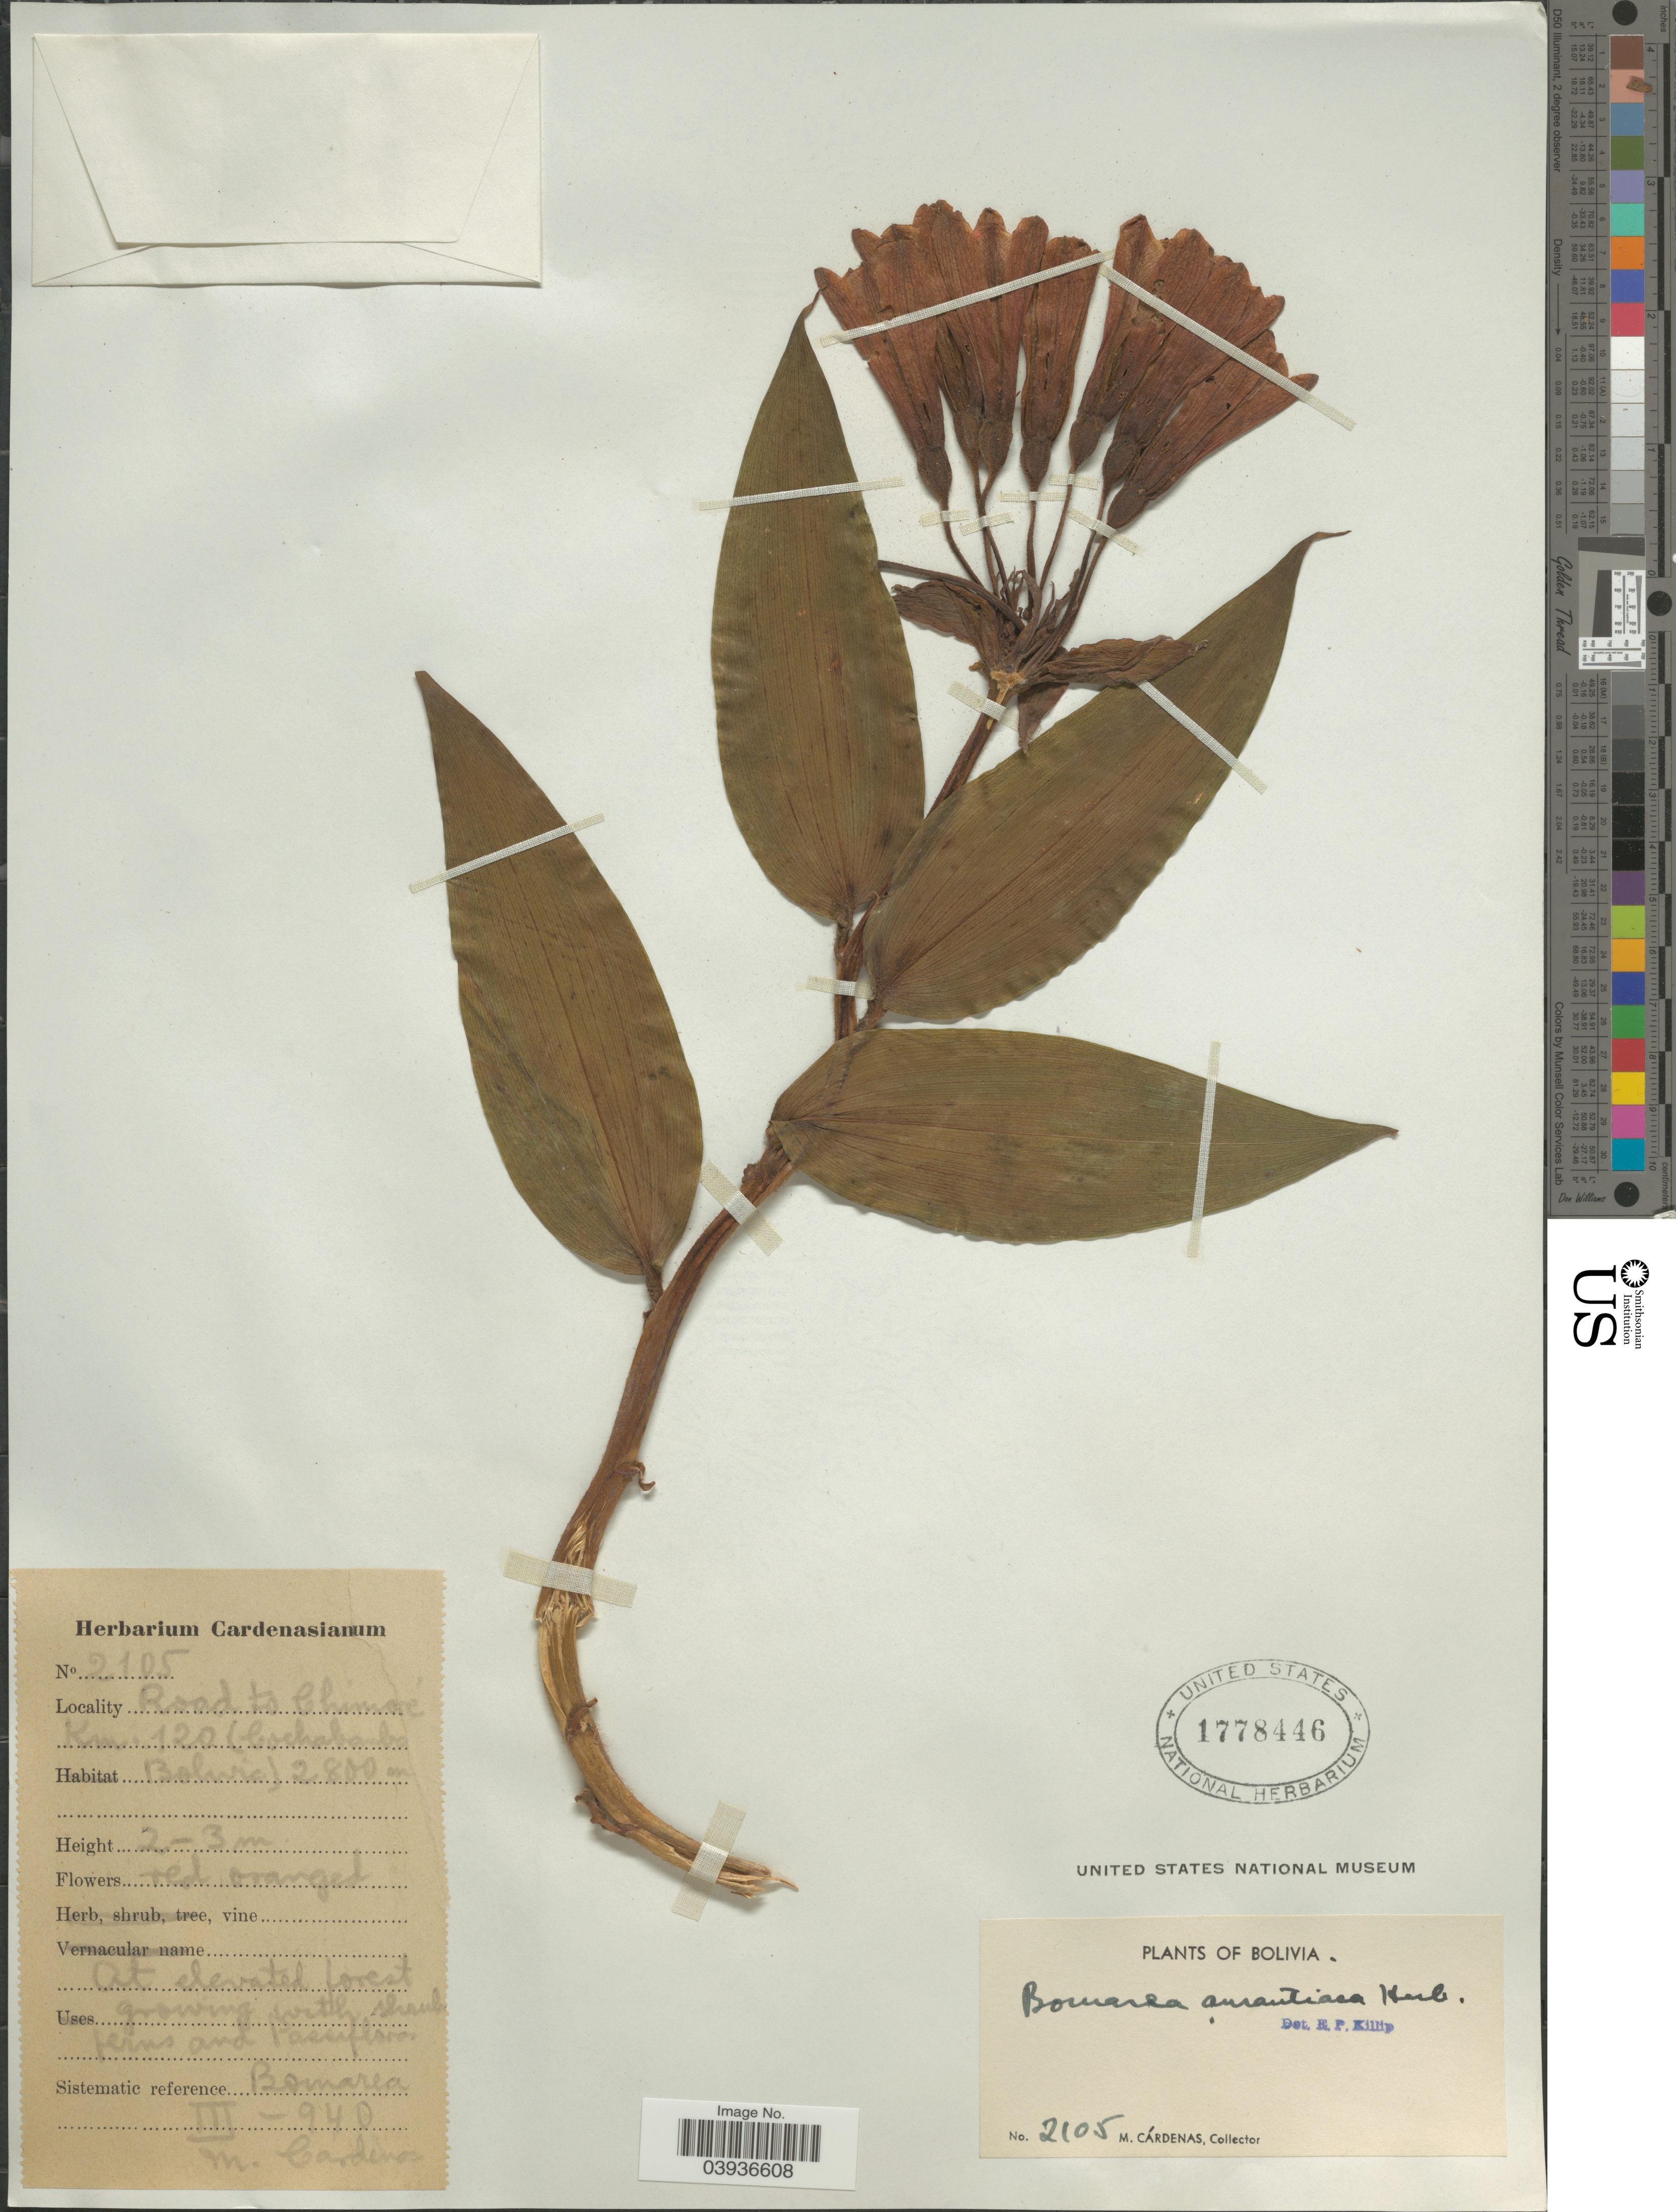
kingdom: Plantae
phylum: Tracheophyta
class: Liliopsida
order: Liliales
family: Alstroemeriaceae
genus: Bomarea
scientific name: Bomarea aurantiaca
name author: Herb.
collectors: M. Cárdenas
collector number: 2105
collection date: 1940-03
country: Bolivia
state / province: Cochabamba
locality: Road to Chimoré. Km. 120.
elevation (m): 2800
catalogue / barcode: US 1778446